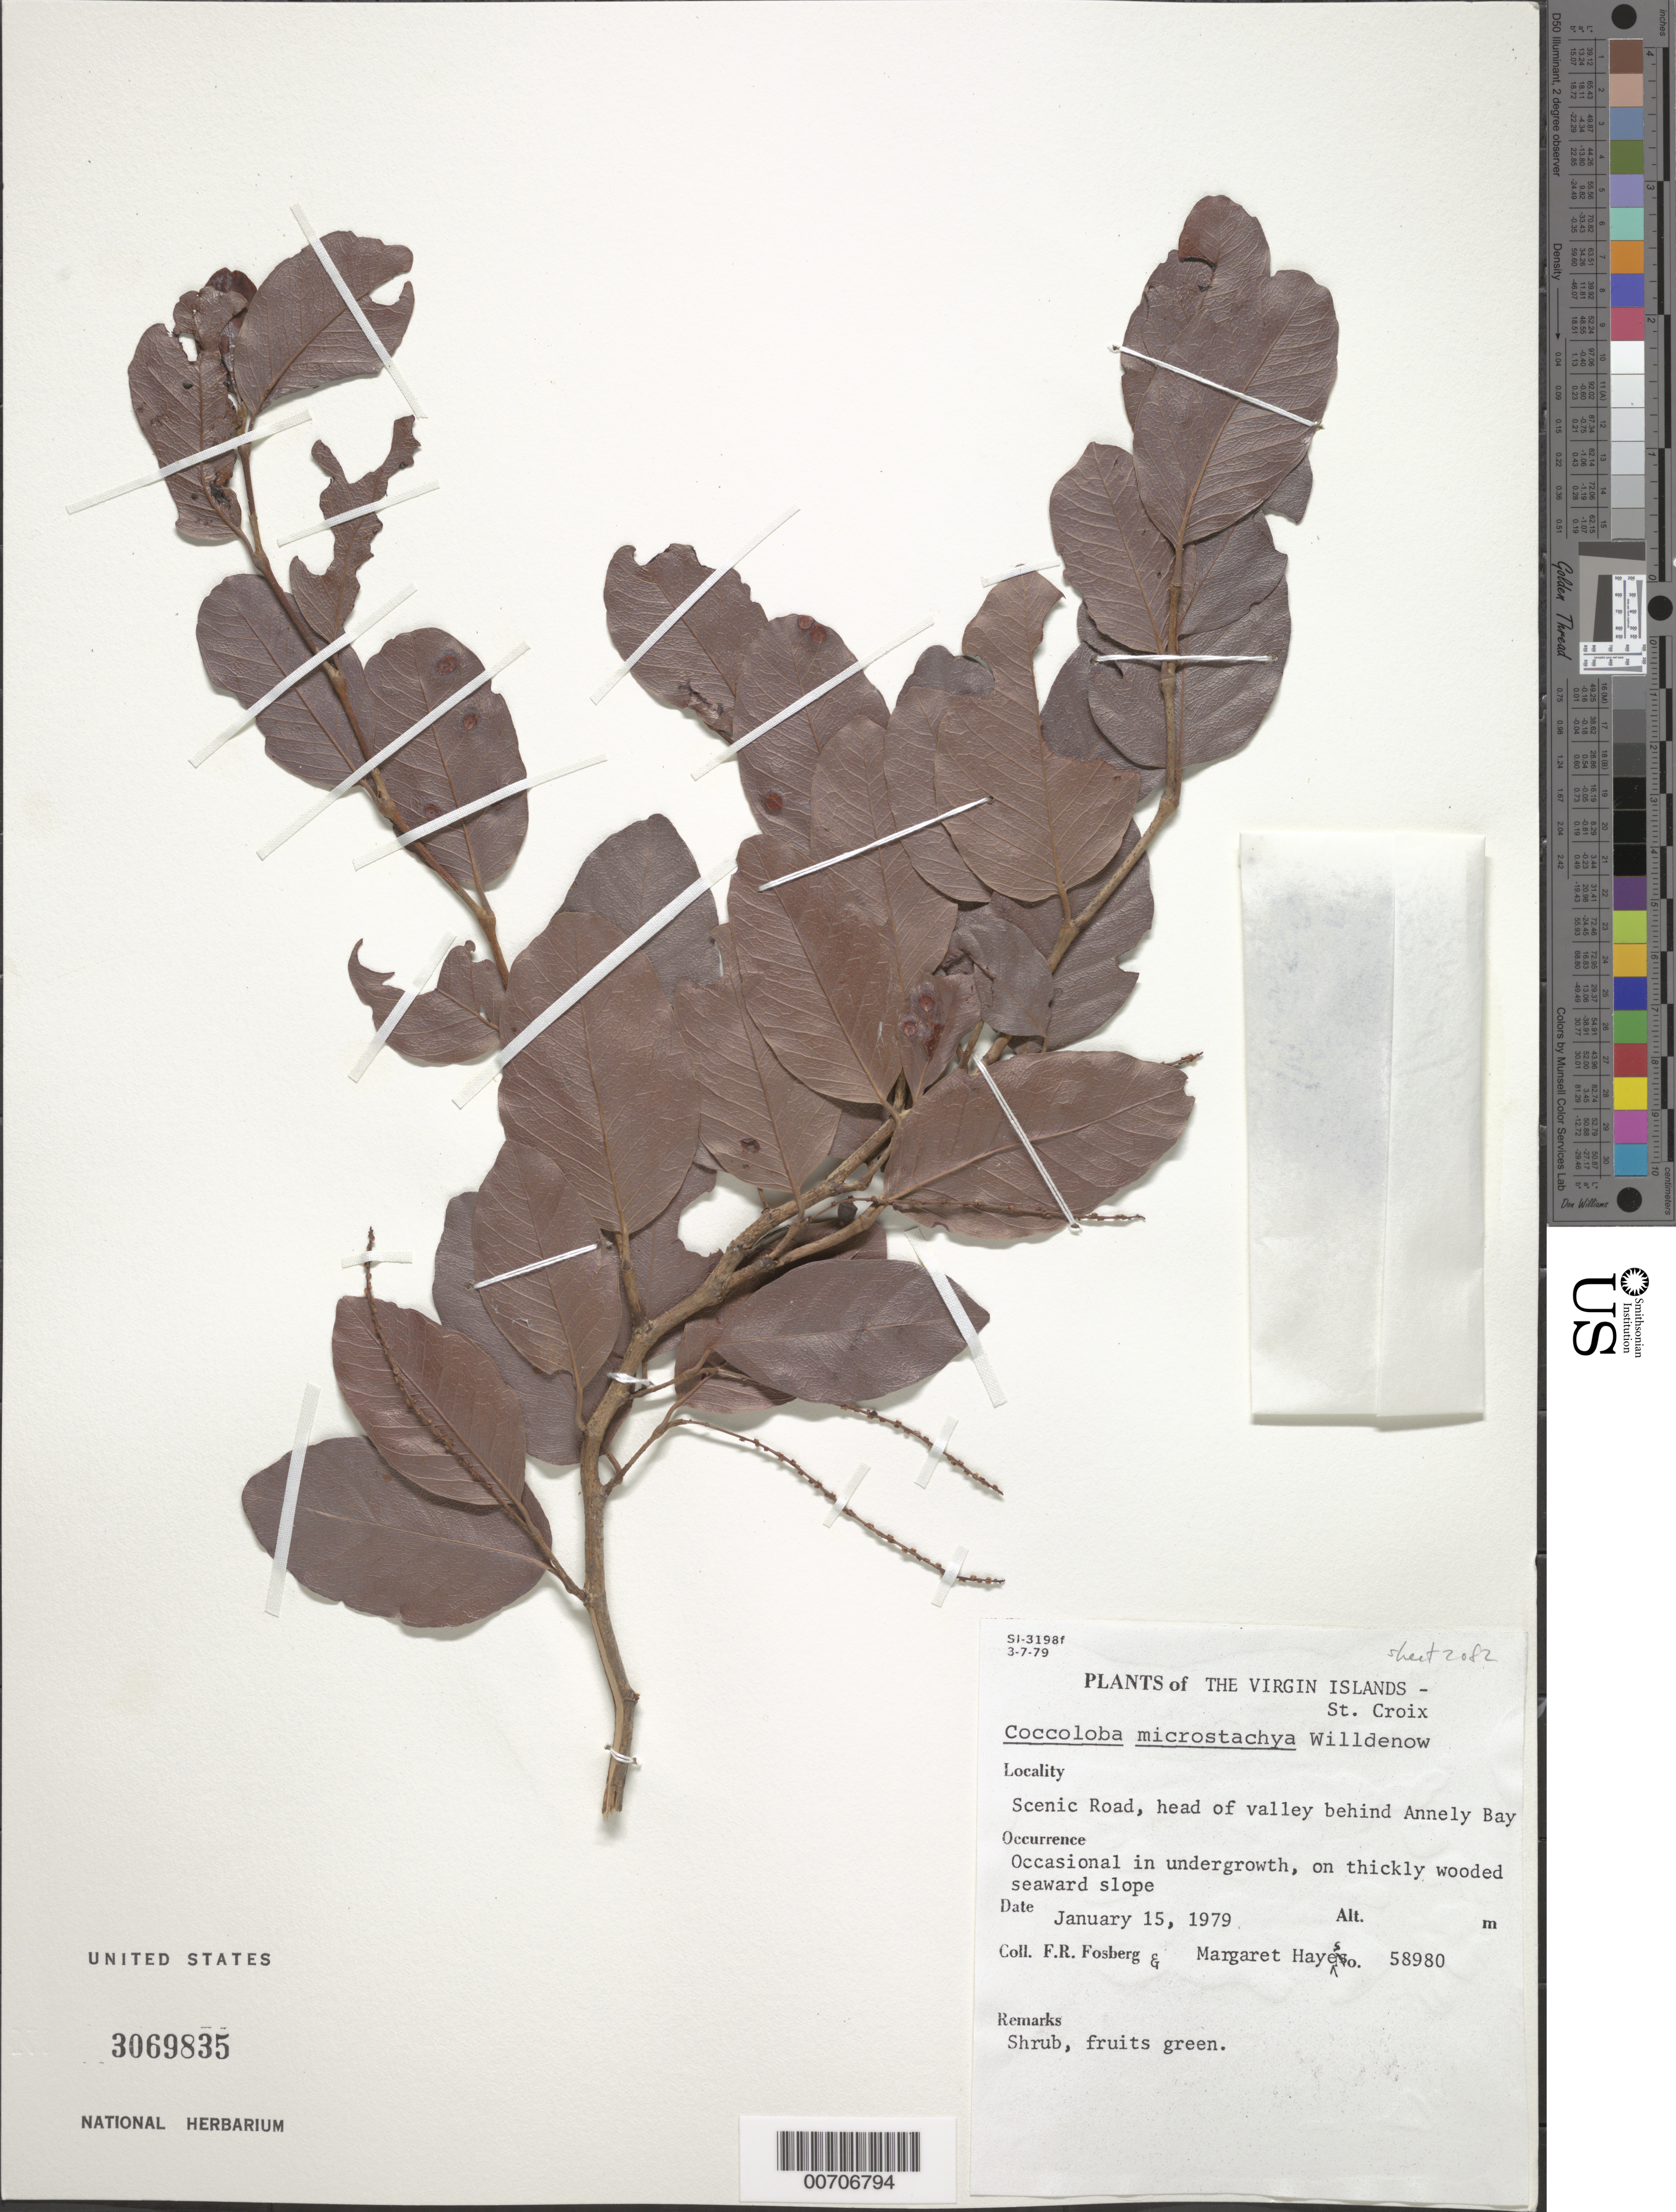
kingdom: Plantae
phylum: Tracheophyta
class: Magnoliopsida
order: Caryophyllales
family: Polygonaceae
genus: Coccoloba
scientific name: Coccoloba microstachya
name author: Willd.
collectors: F. R. Fosberg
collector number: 58980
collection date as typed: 15 Jan 1979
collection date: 1979-01-15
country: U.S. Virgin Islands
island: St. Croix Island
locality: Scenic Road, head of valley behind Annely Bay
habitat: In undergrowth, on thickly wooded seaward slope.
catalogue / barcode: US 3069835